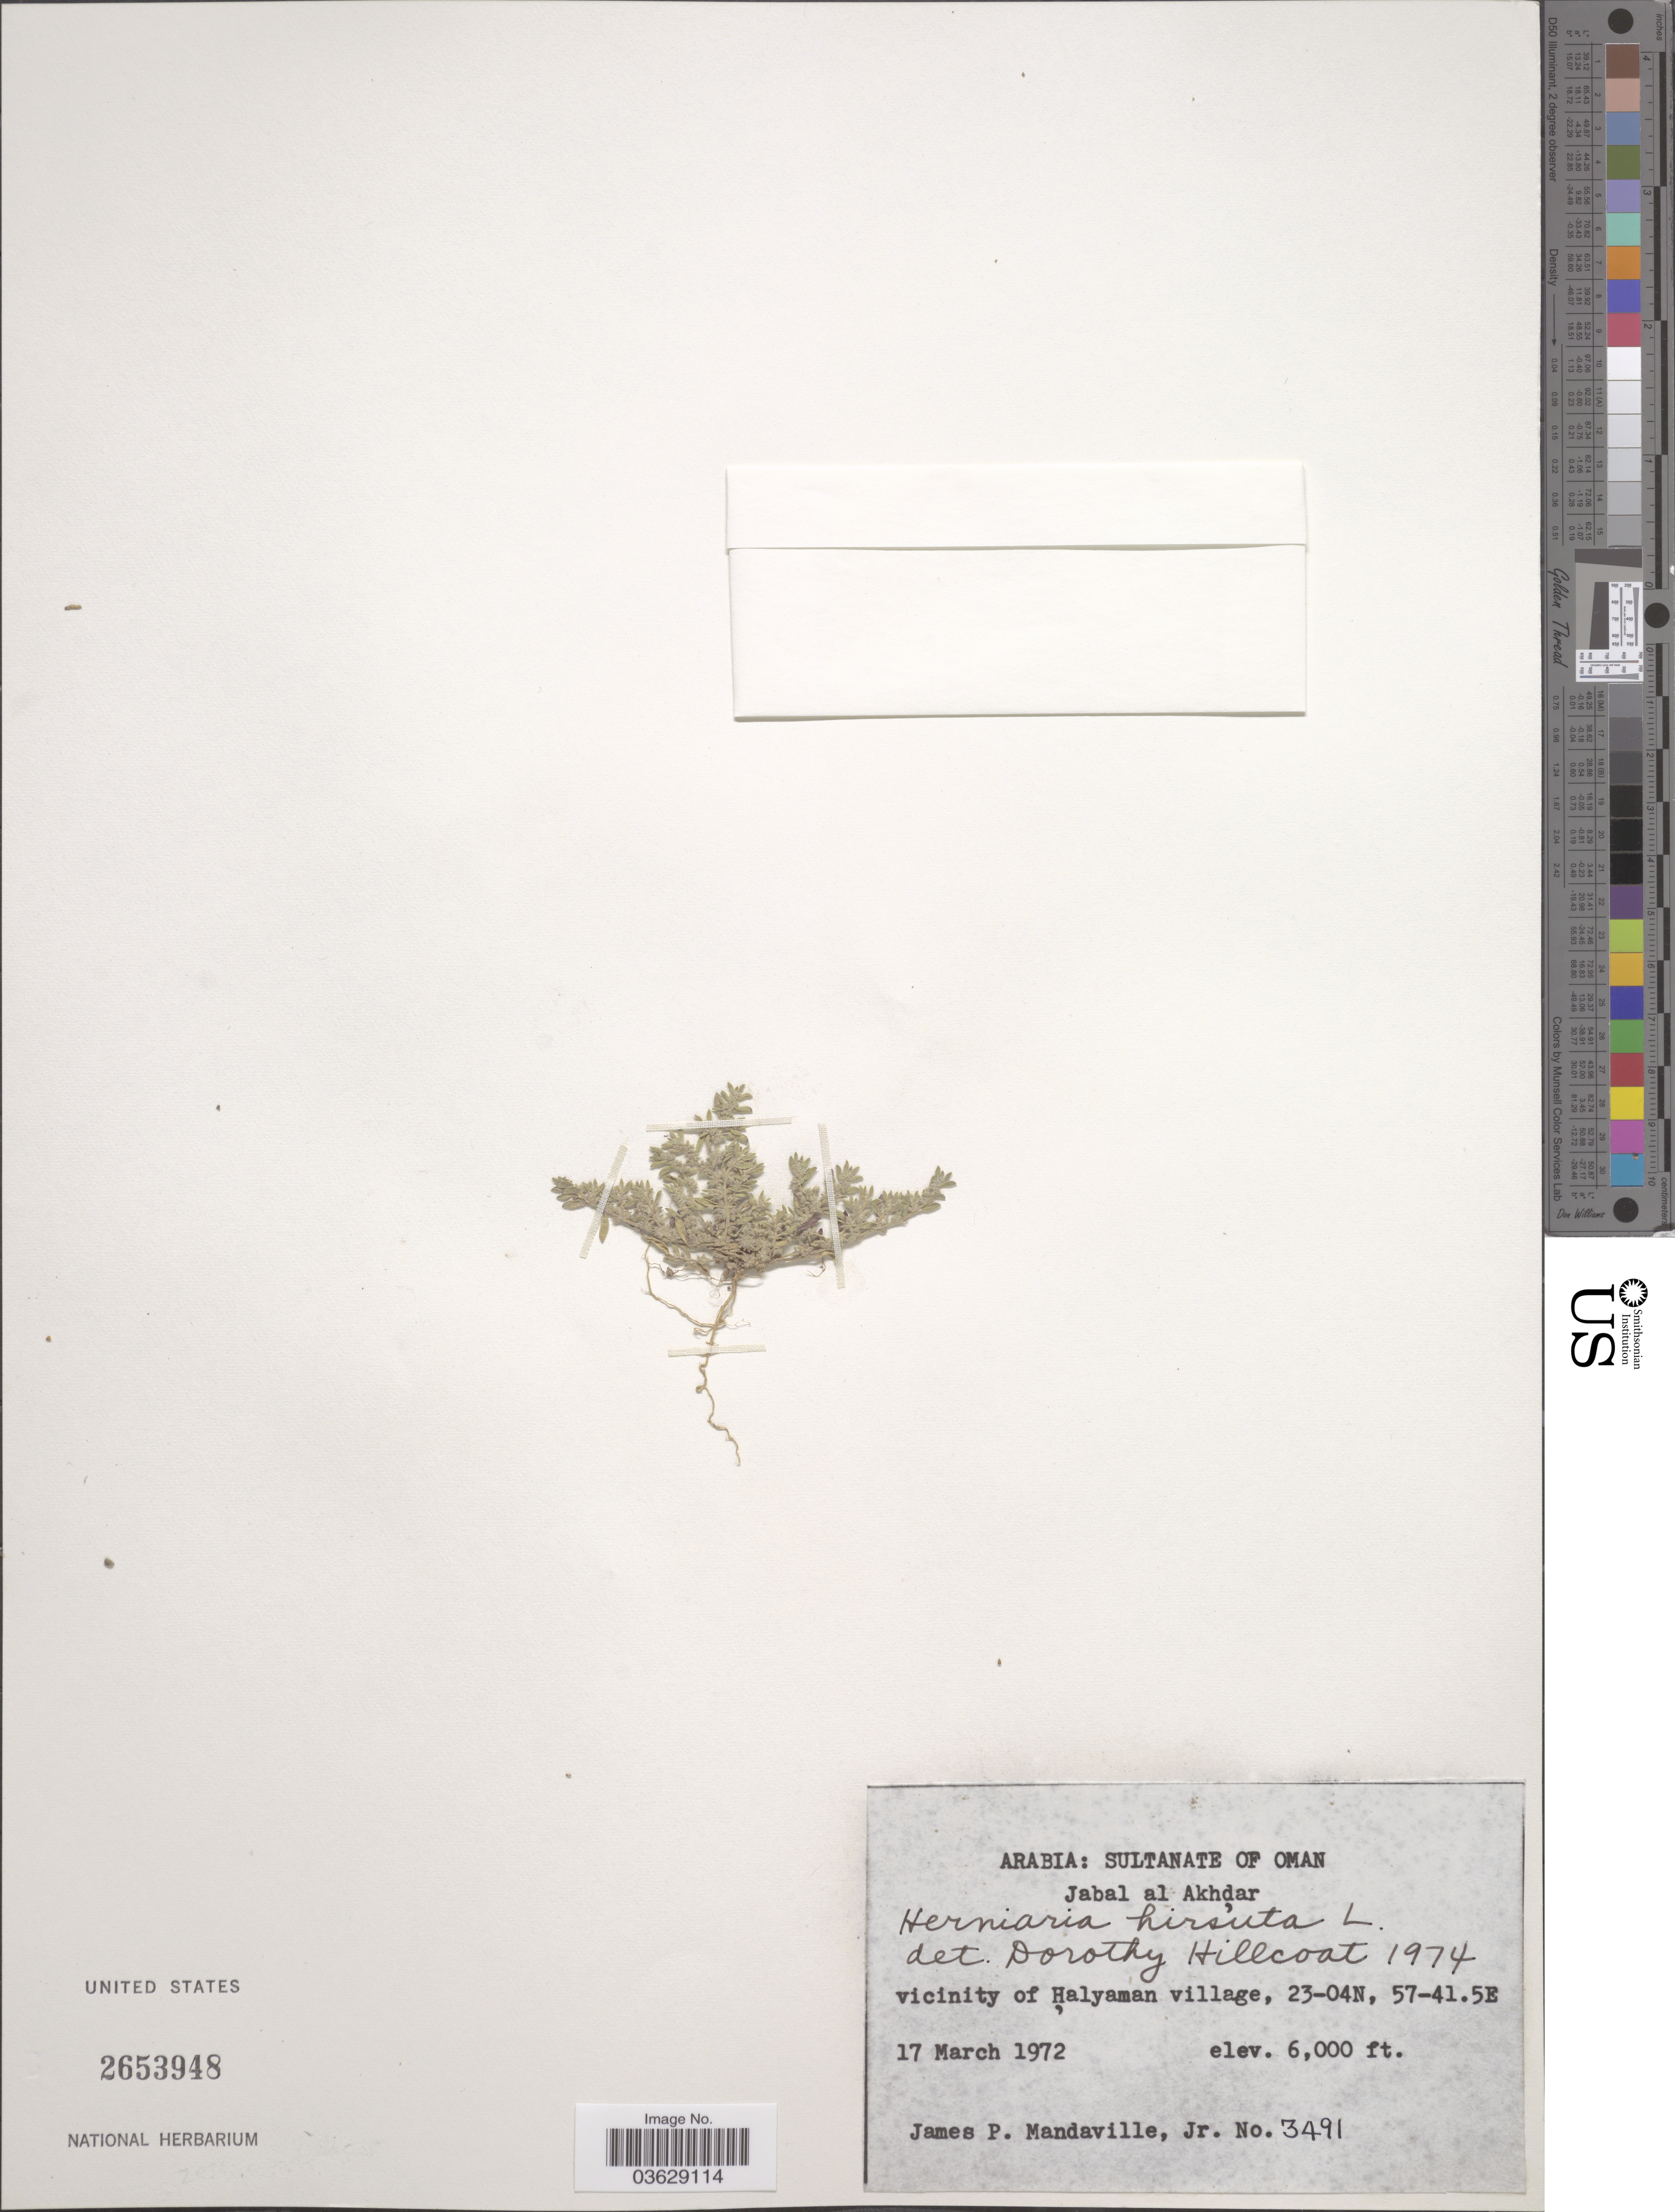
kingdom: Plantae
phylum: Tracheophyta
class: Magnoliopsida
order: Caryophyllales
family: Caryophyllaceae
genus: Herniaria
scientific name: Herniaria hirsuta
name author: L.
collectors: J. Mandaville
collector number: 3491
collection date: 1972-03-17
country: Oman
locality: Arabia: Sultanate of Oman. Vicinity of Halyaman village.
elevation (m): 1829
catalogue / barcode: US 2653948